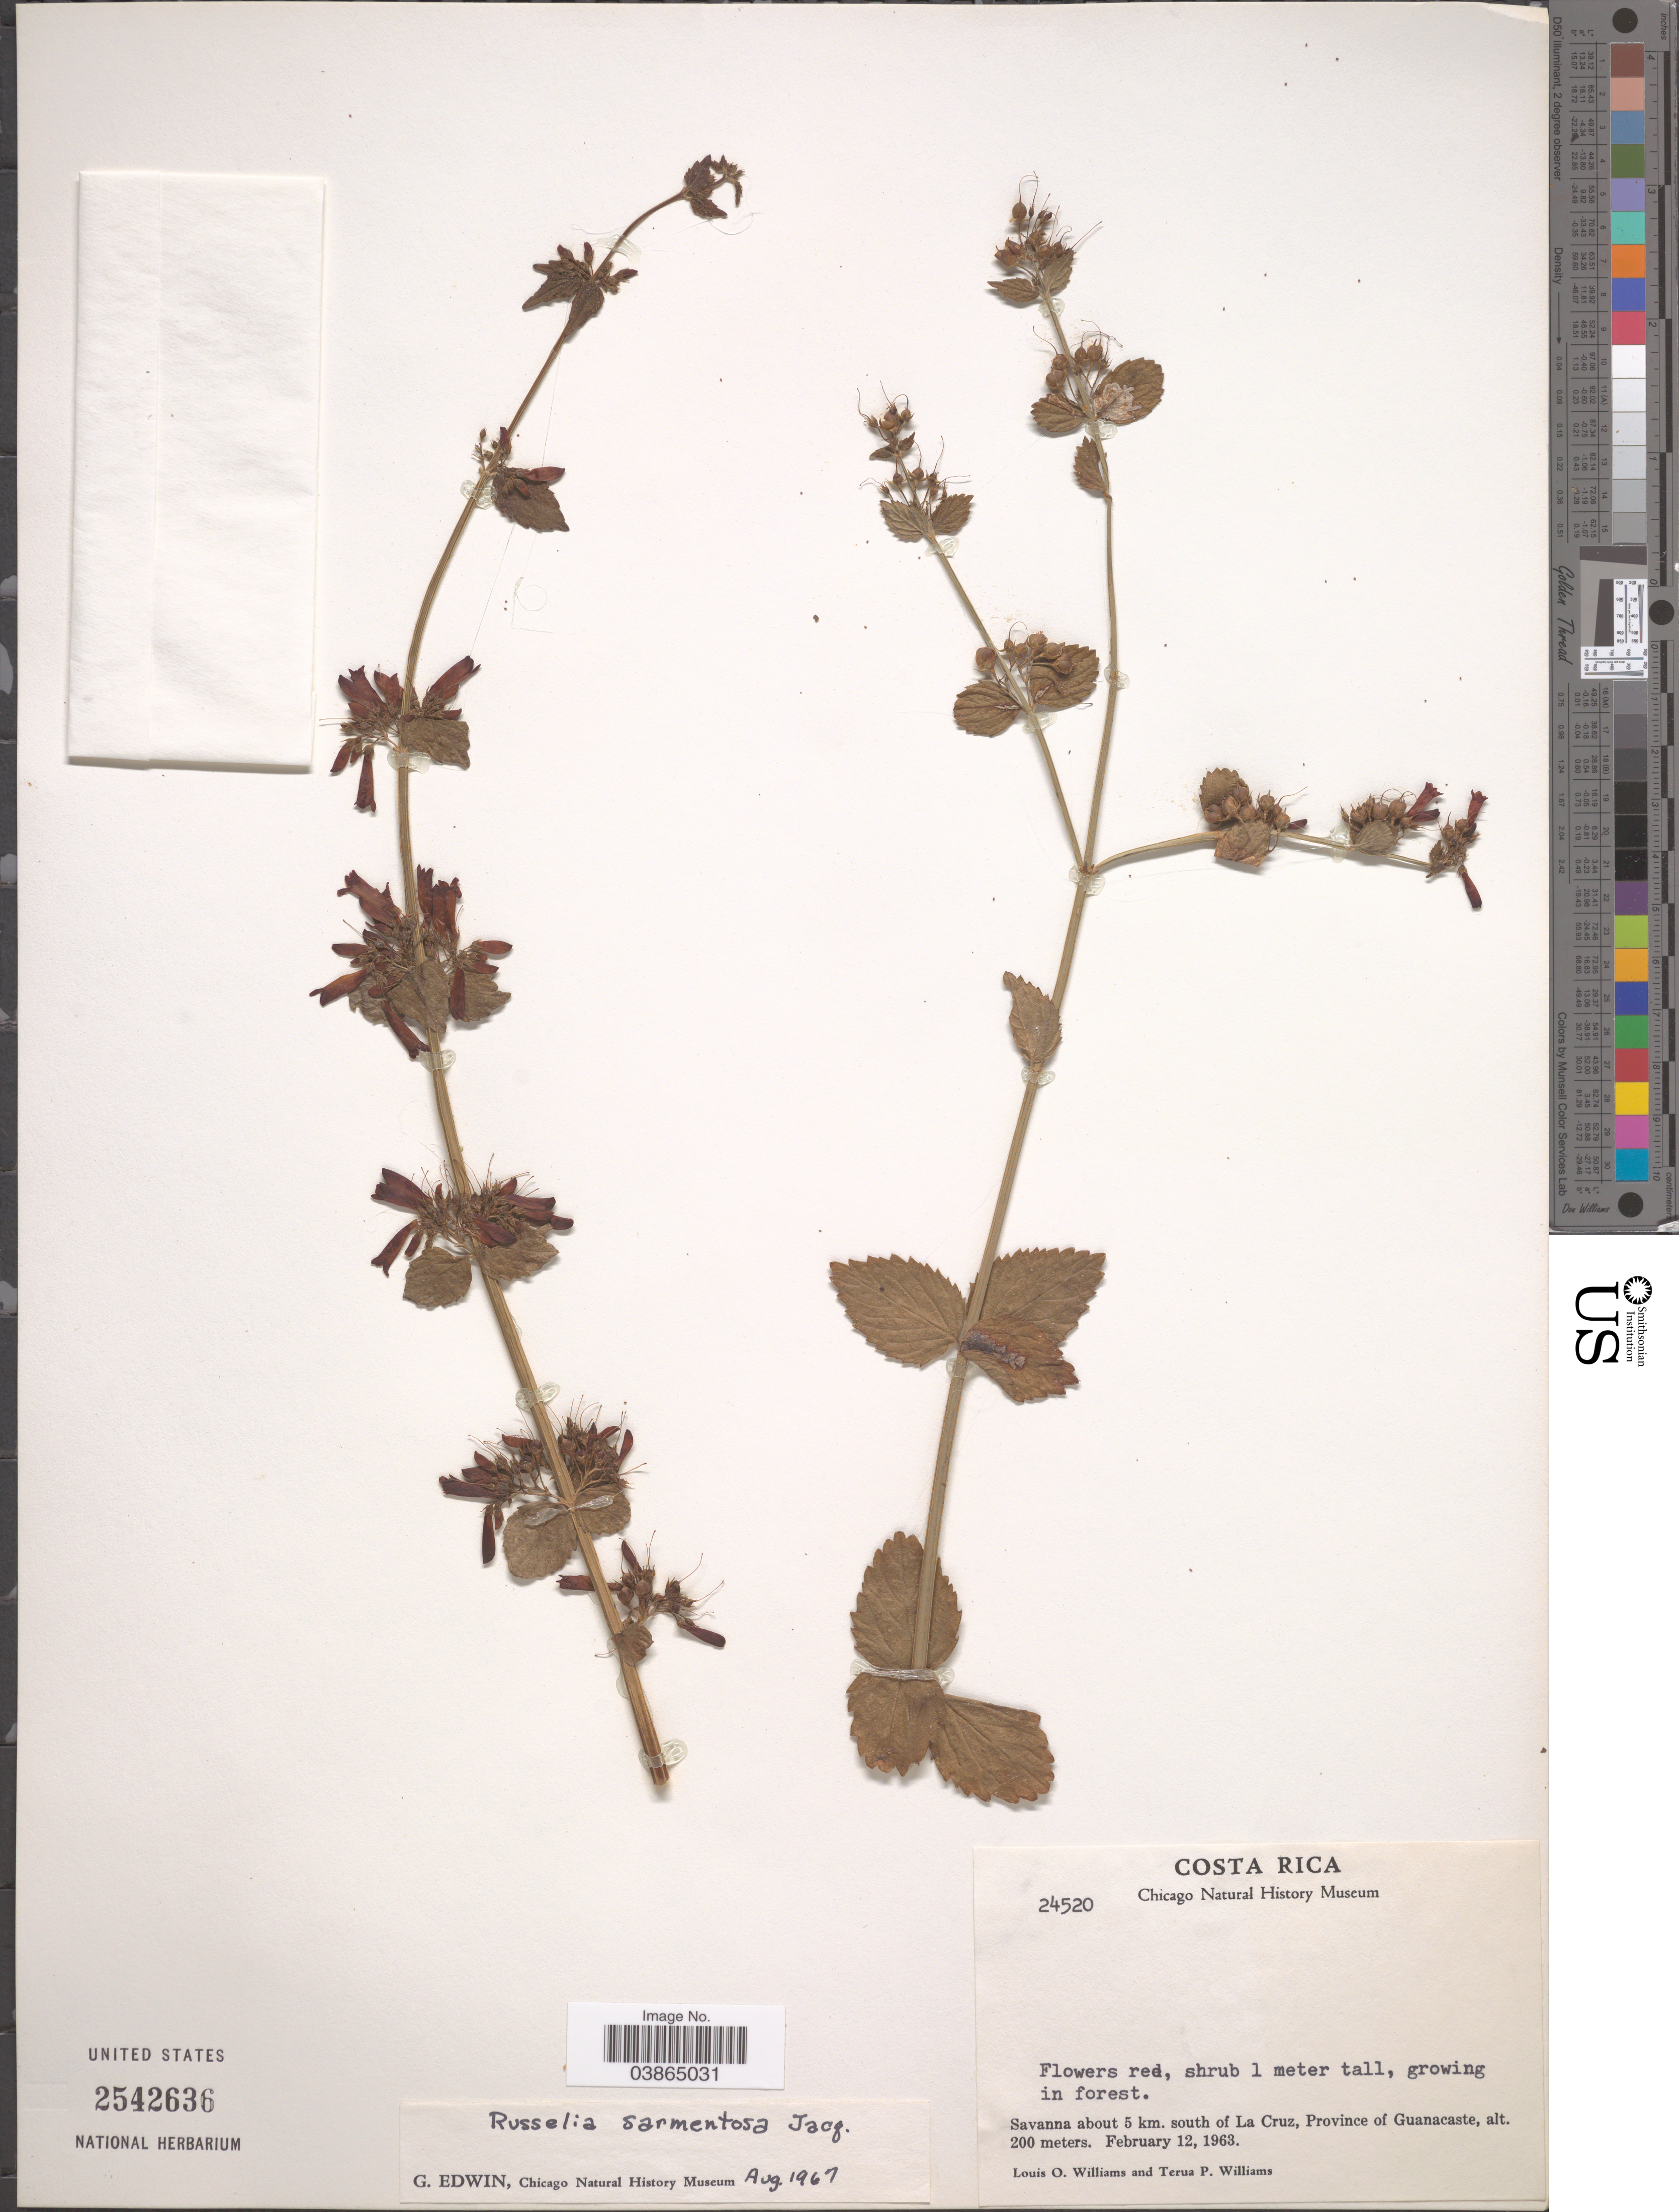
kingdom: Plantae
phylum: Tracheophyta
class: Magnoliopsida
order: Lamiales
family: Plantaginaceae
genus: Russelia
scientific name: Russelia sarmentosa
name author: Jacq.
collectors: L. O. Williams & T. Williams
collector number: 24520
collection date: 1963-02-12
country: Costa Rica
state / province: Guanacaste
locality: Savanna about 5 km. south of La Cruz.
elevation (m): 200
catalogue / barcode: US 2542636